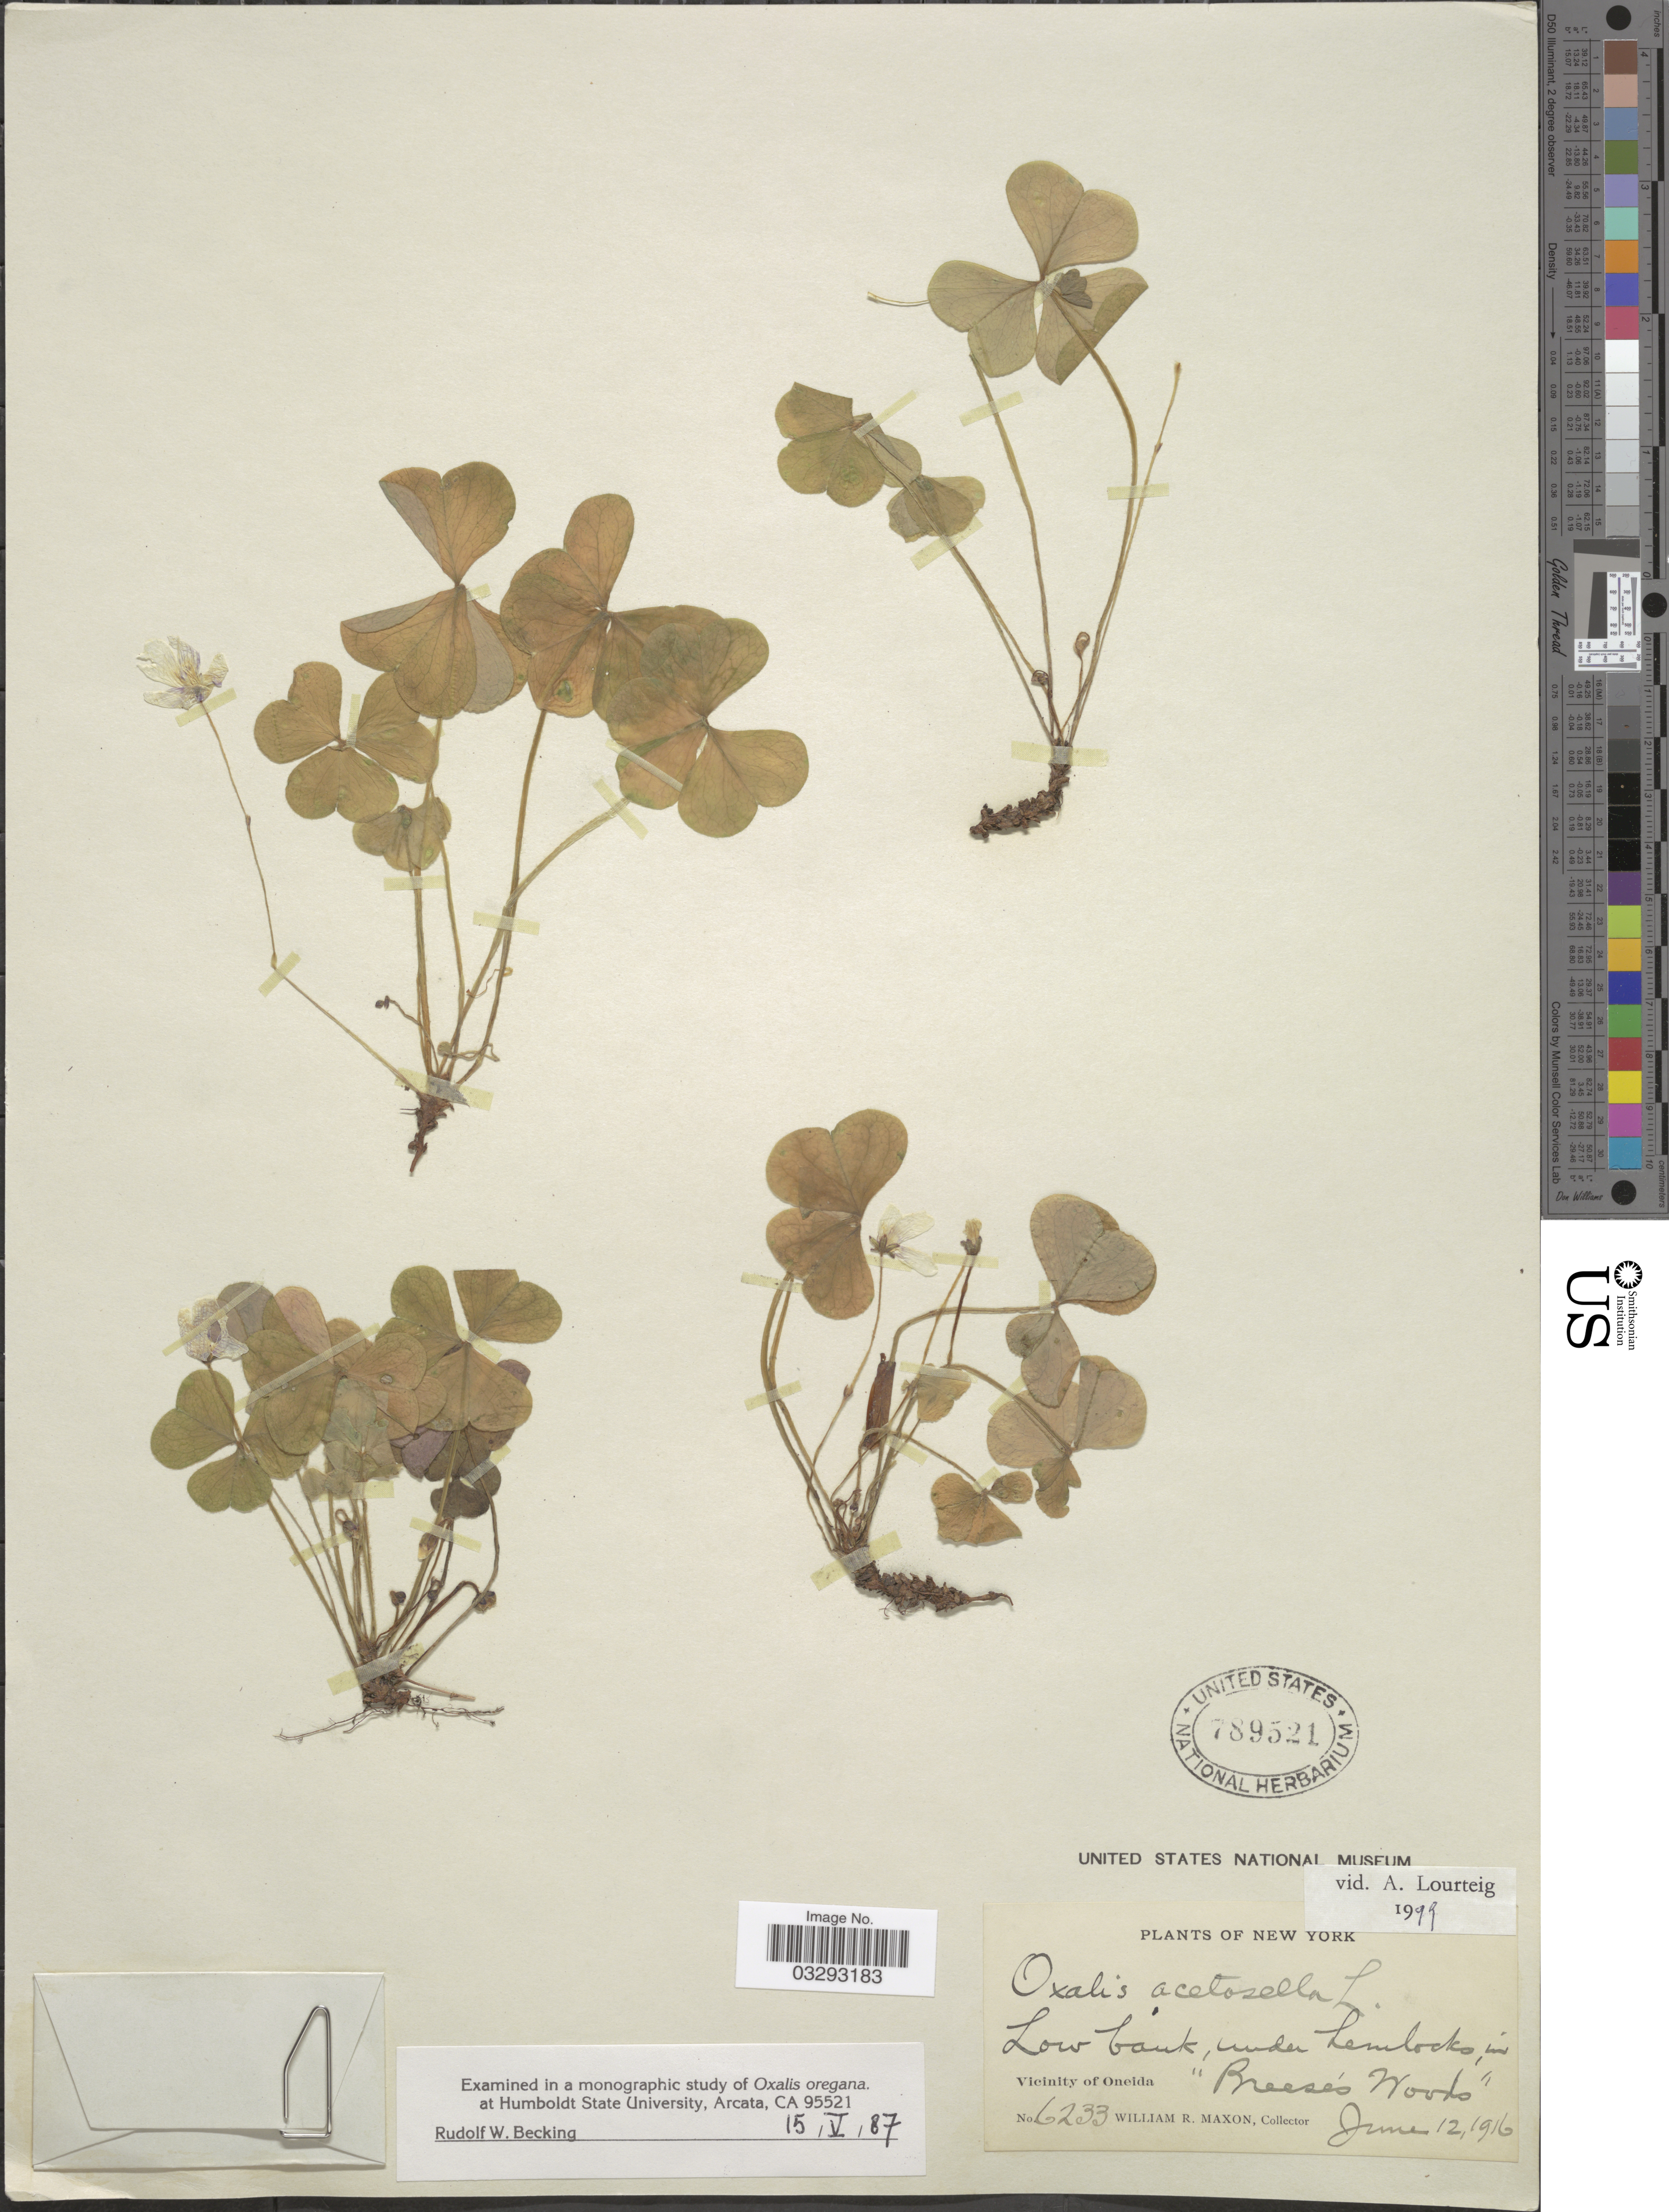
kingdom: Plantae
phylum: Tracheophyta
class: Magnoliopsida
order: Oxalidales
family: Oxalidaceae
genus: Oxalis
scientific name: Oxalis acetosella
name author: L.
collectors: W. R. Maxon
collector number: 6233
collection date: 1916-06-12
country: United States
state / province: New York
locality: Vicinity of Oneida "Breese's Woods".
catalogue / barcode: US 789521